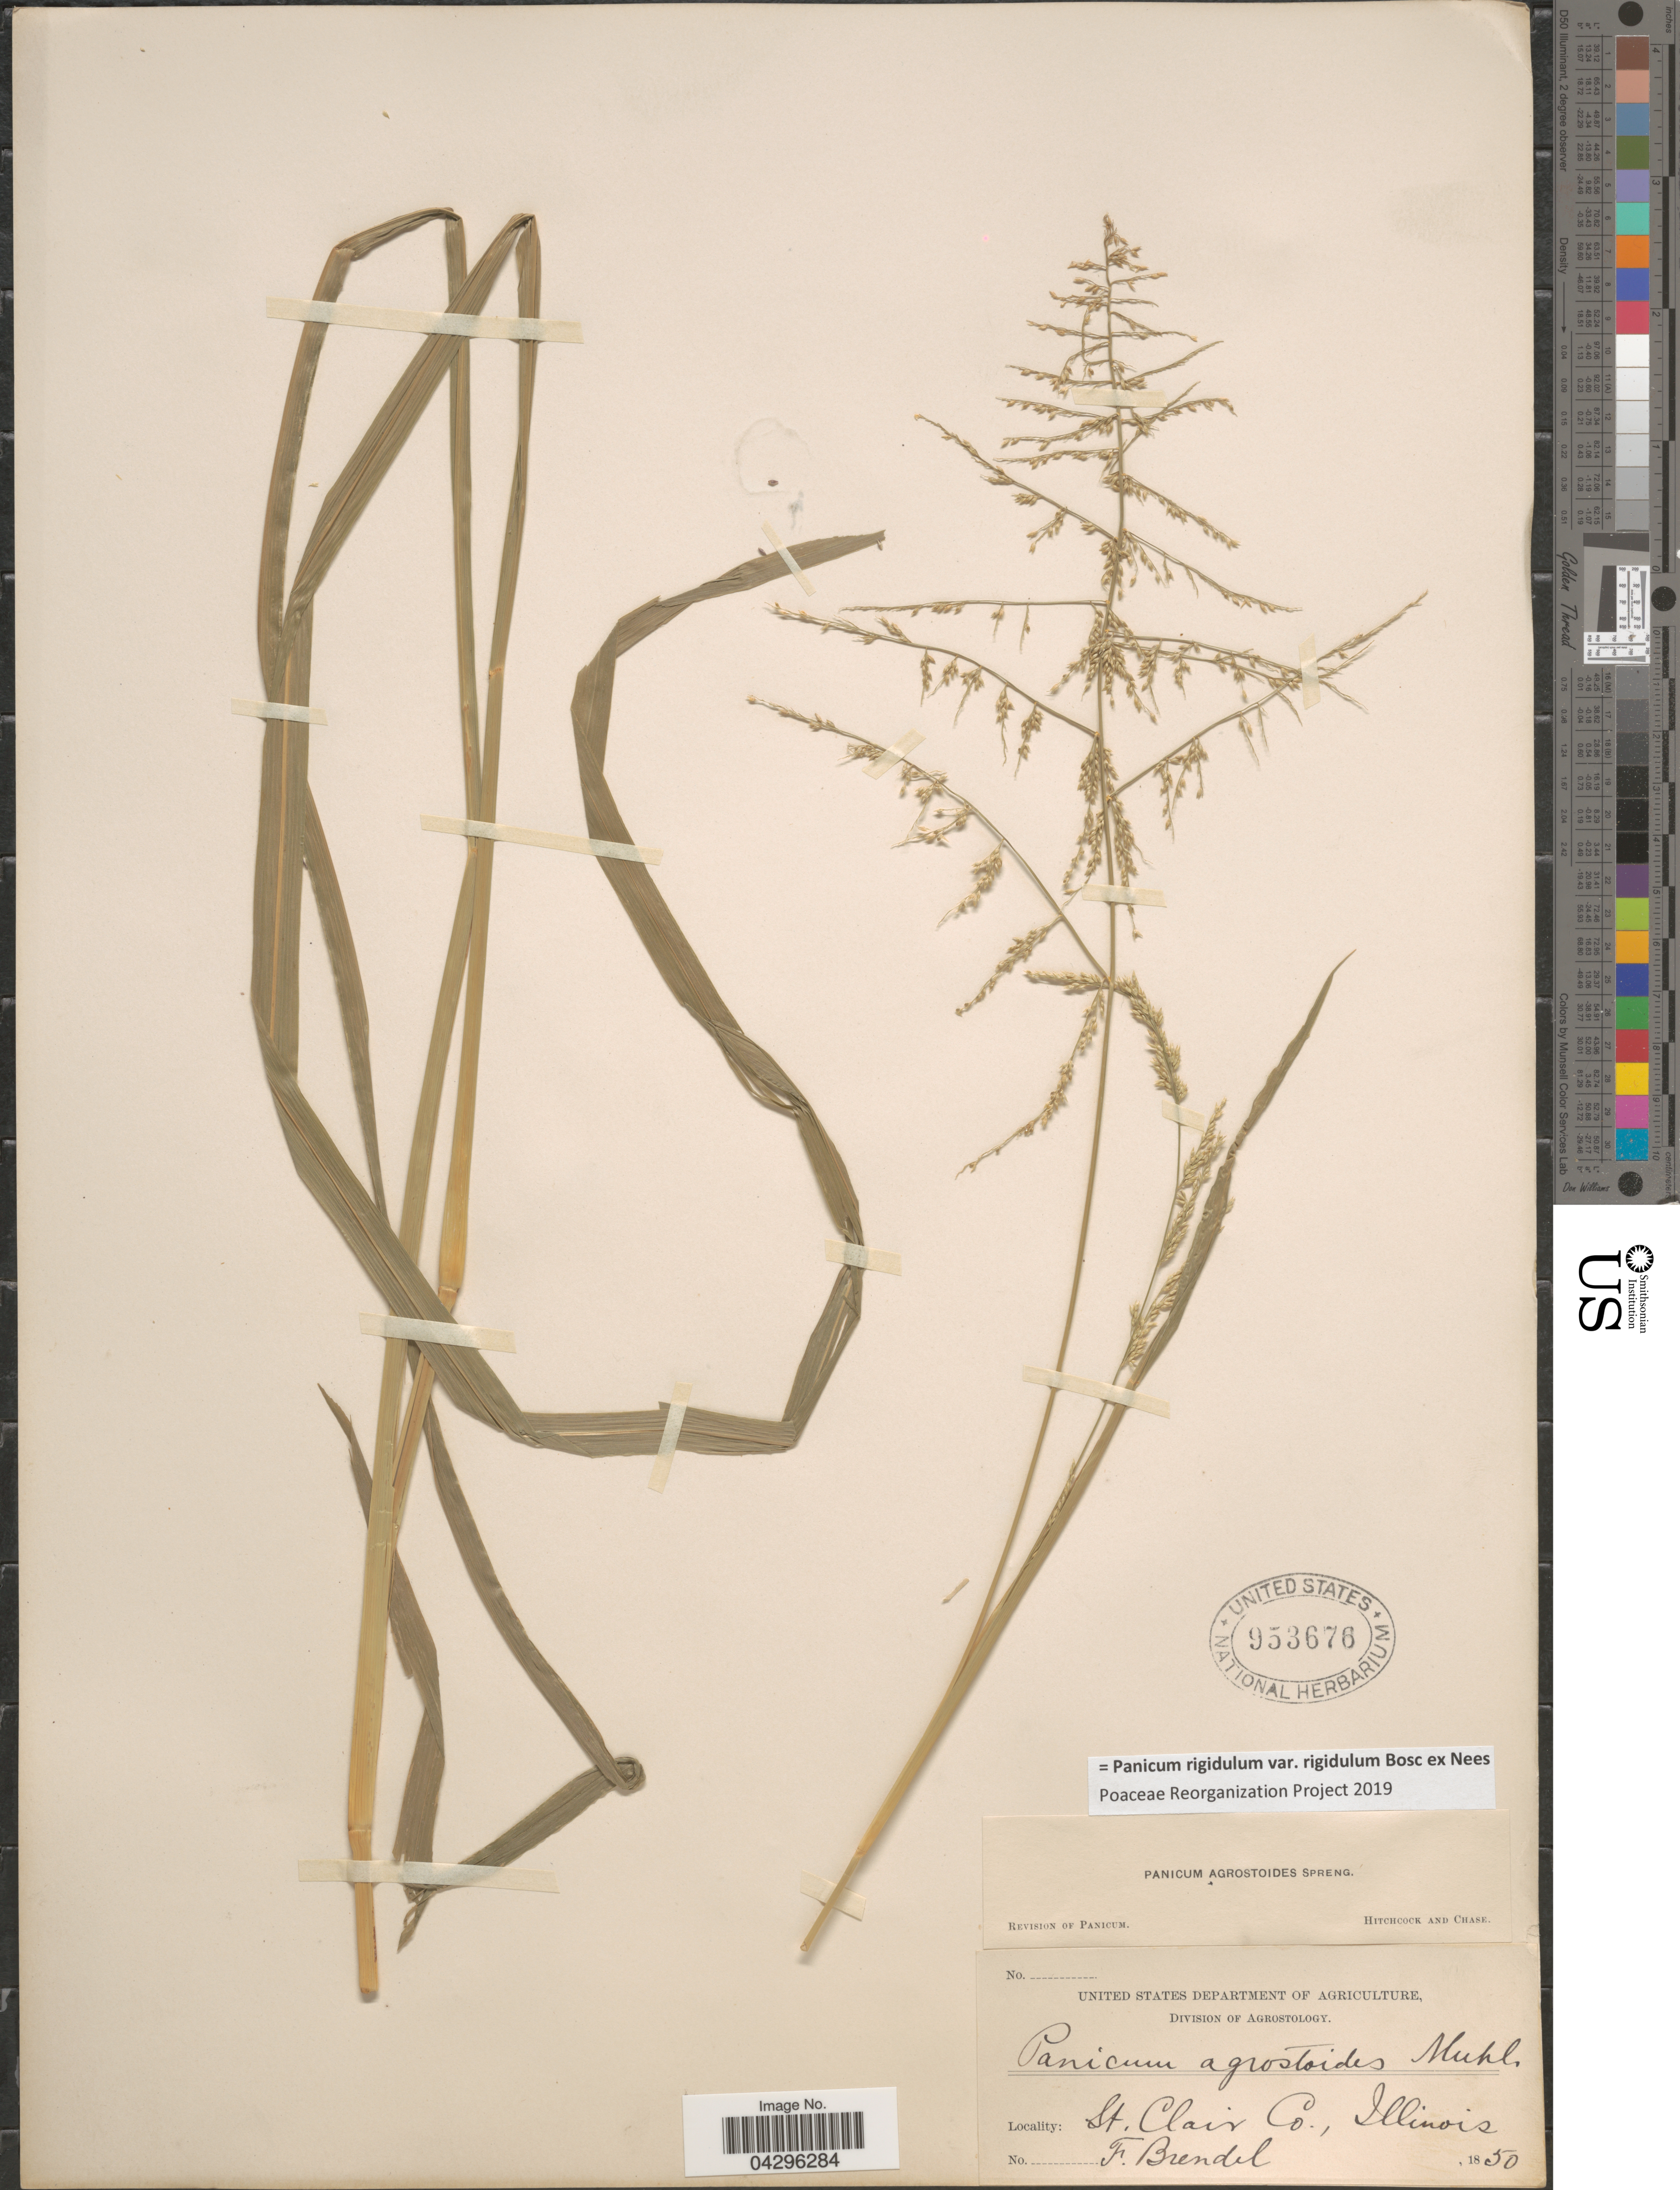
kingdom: Plantae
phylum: Tracheophyta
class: Liliopsida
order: Poales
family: Poaceae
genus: Panicum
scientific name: Panicum rigidulum var. rigidulum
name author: Bosc ex Nees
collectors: F. Brendel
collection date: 1850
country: United States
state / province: Illinois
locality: St. Clair Co.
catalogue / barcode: US 953676